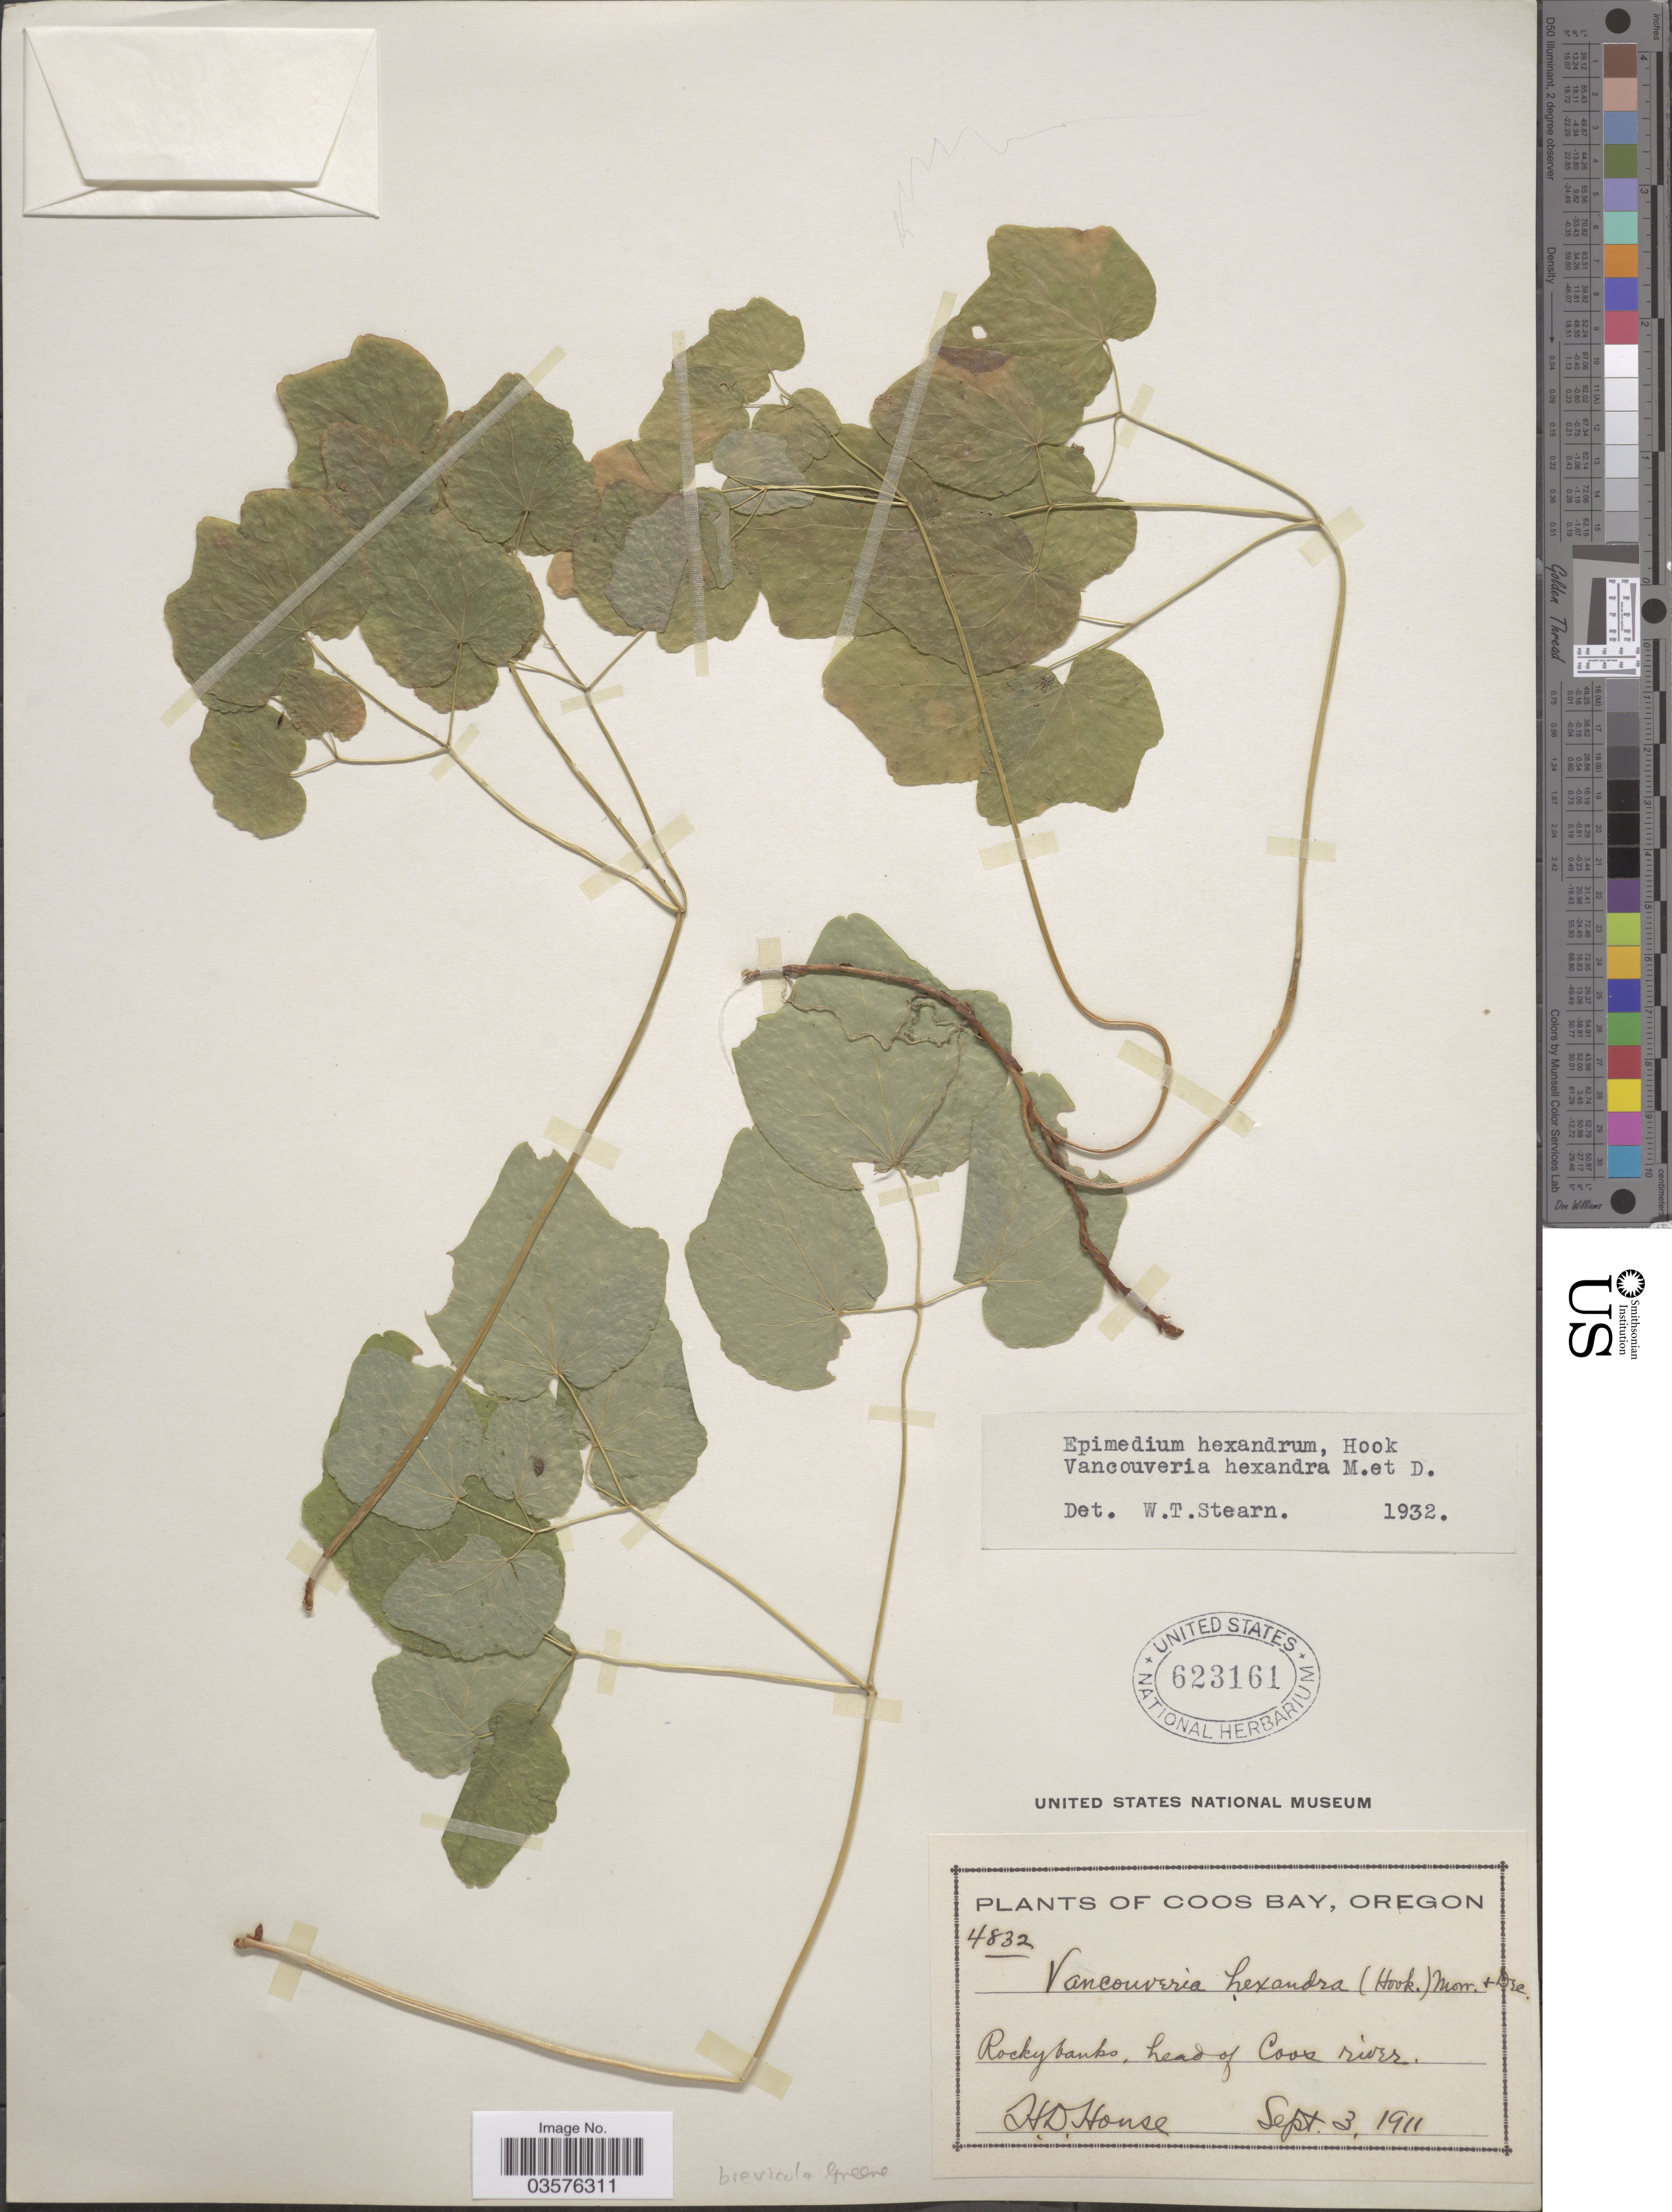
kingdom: Plantae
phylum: Tracheophyta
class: Magnoliopsida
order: Ranunculales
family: Berberidaceae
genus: Vancouveria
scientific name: Vancouveria hexandra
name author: (Hook.) C. Morren & Decne.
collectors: H. D. House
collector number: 4832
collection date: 1911-09-03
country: United States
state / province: Oregon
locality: Coos Bay. Rocky banks, head of Coos River.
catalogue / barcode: US 623161